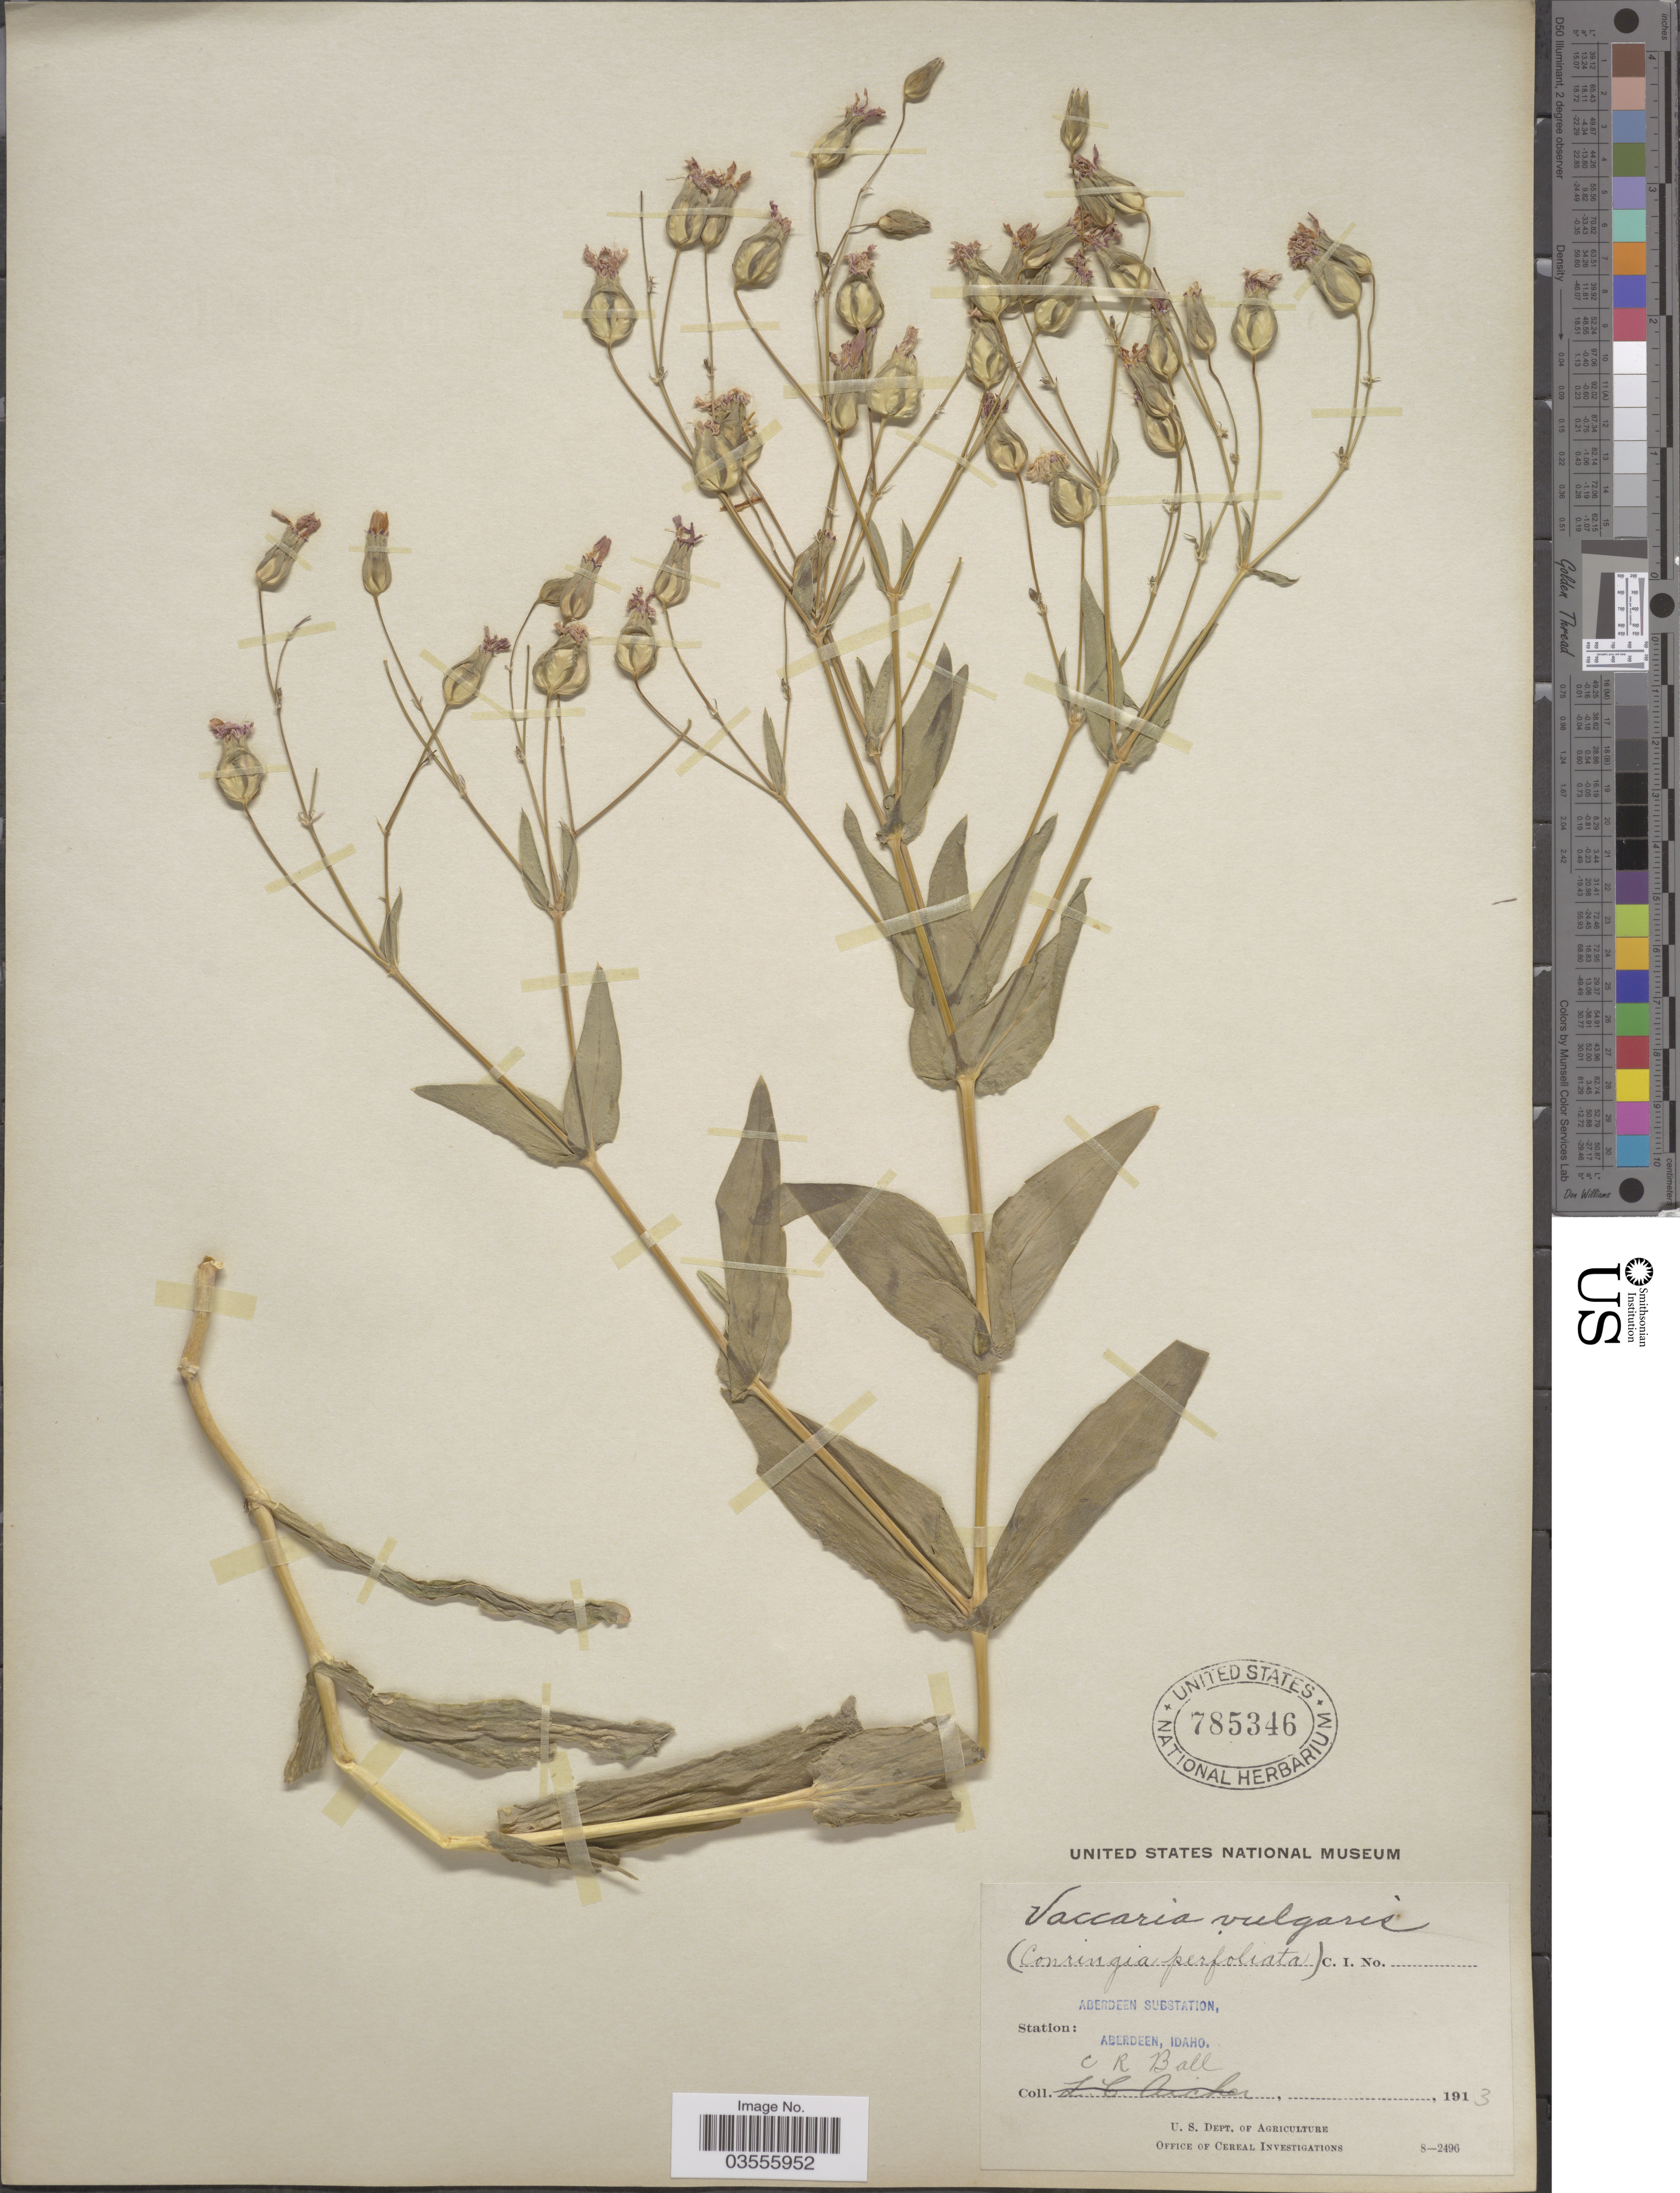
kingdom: Plantae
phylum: Tracheophyta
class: Magnoliopsida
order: Caryophyllales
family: Caryophyllaceae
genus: Gypsophila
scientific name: Gypsophila vaccaria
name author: (L.) Sm.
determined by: Strong, M. T., (US), Smithsonian Institution - National Museum of Natural History (UNITED STATES)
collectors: C. R. Ball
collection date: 1913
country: United States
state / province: Idaho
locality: Station: Aberdeen Substation, Aberdeen.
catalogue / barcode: US 785346